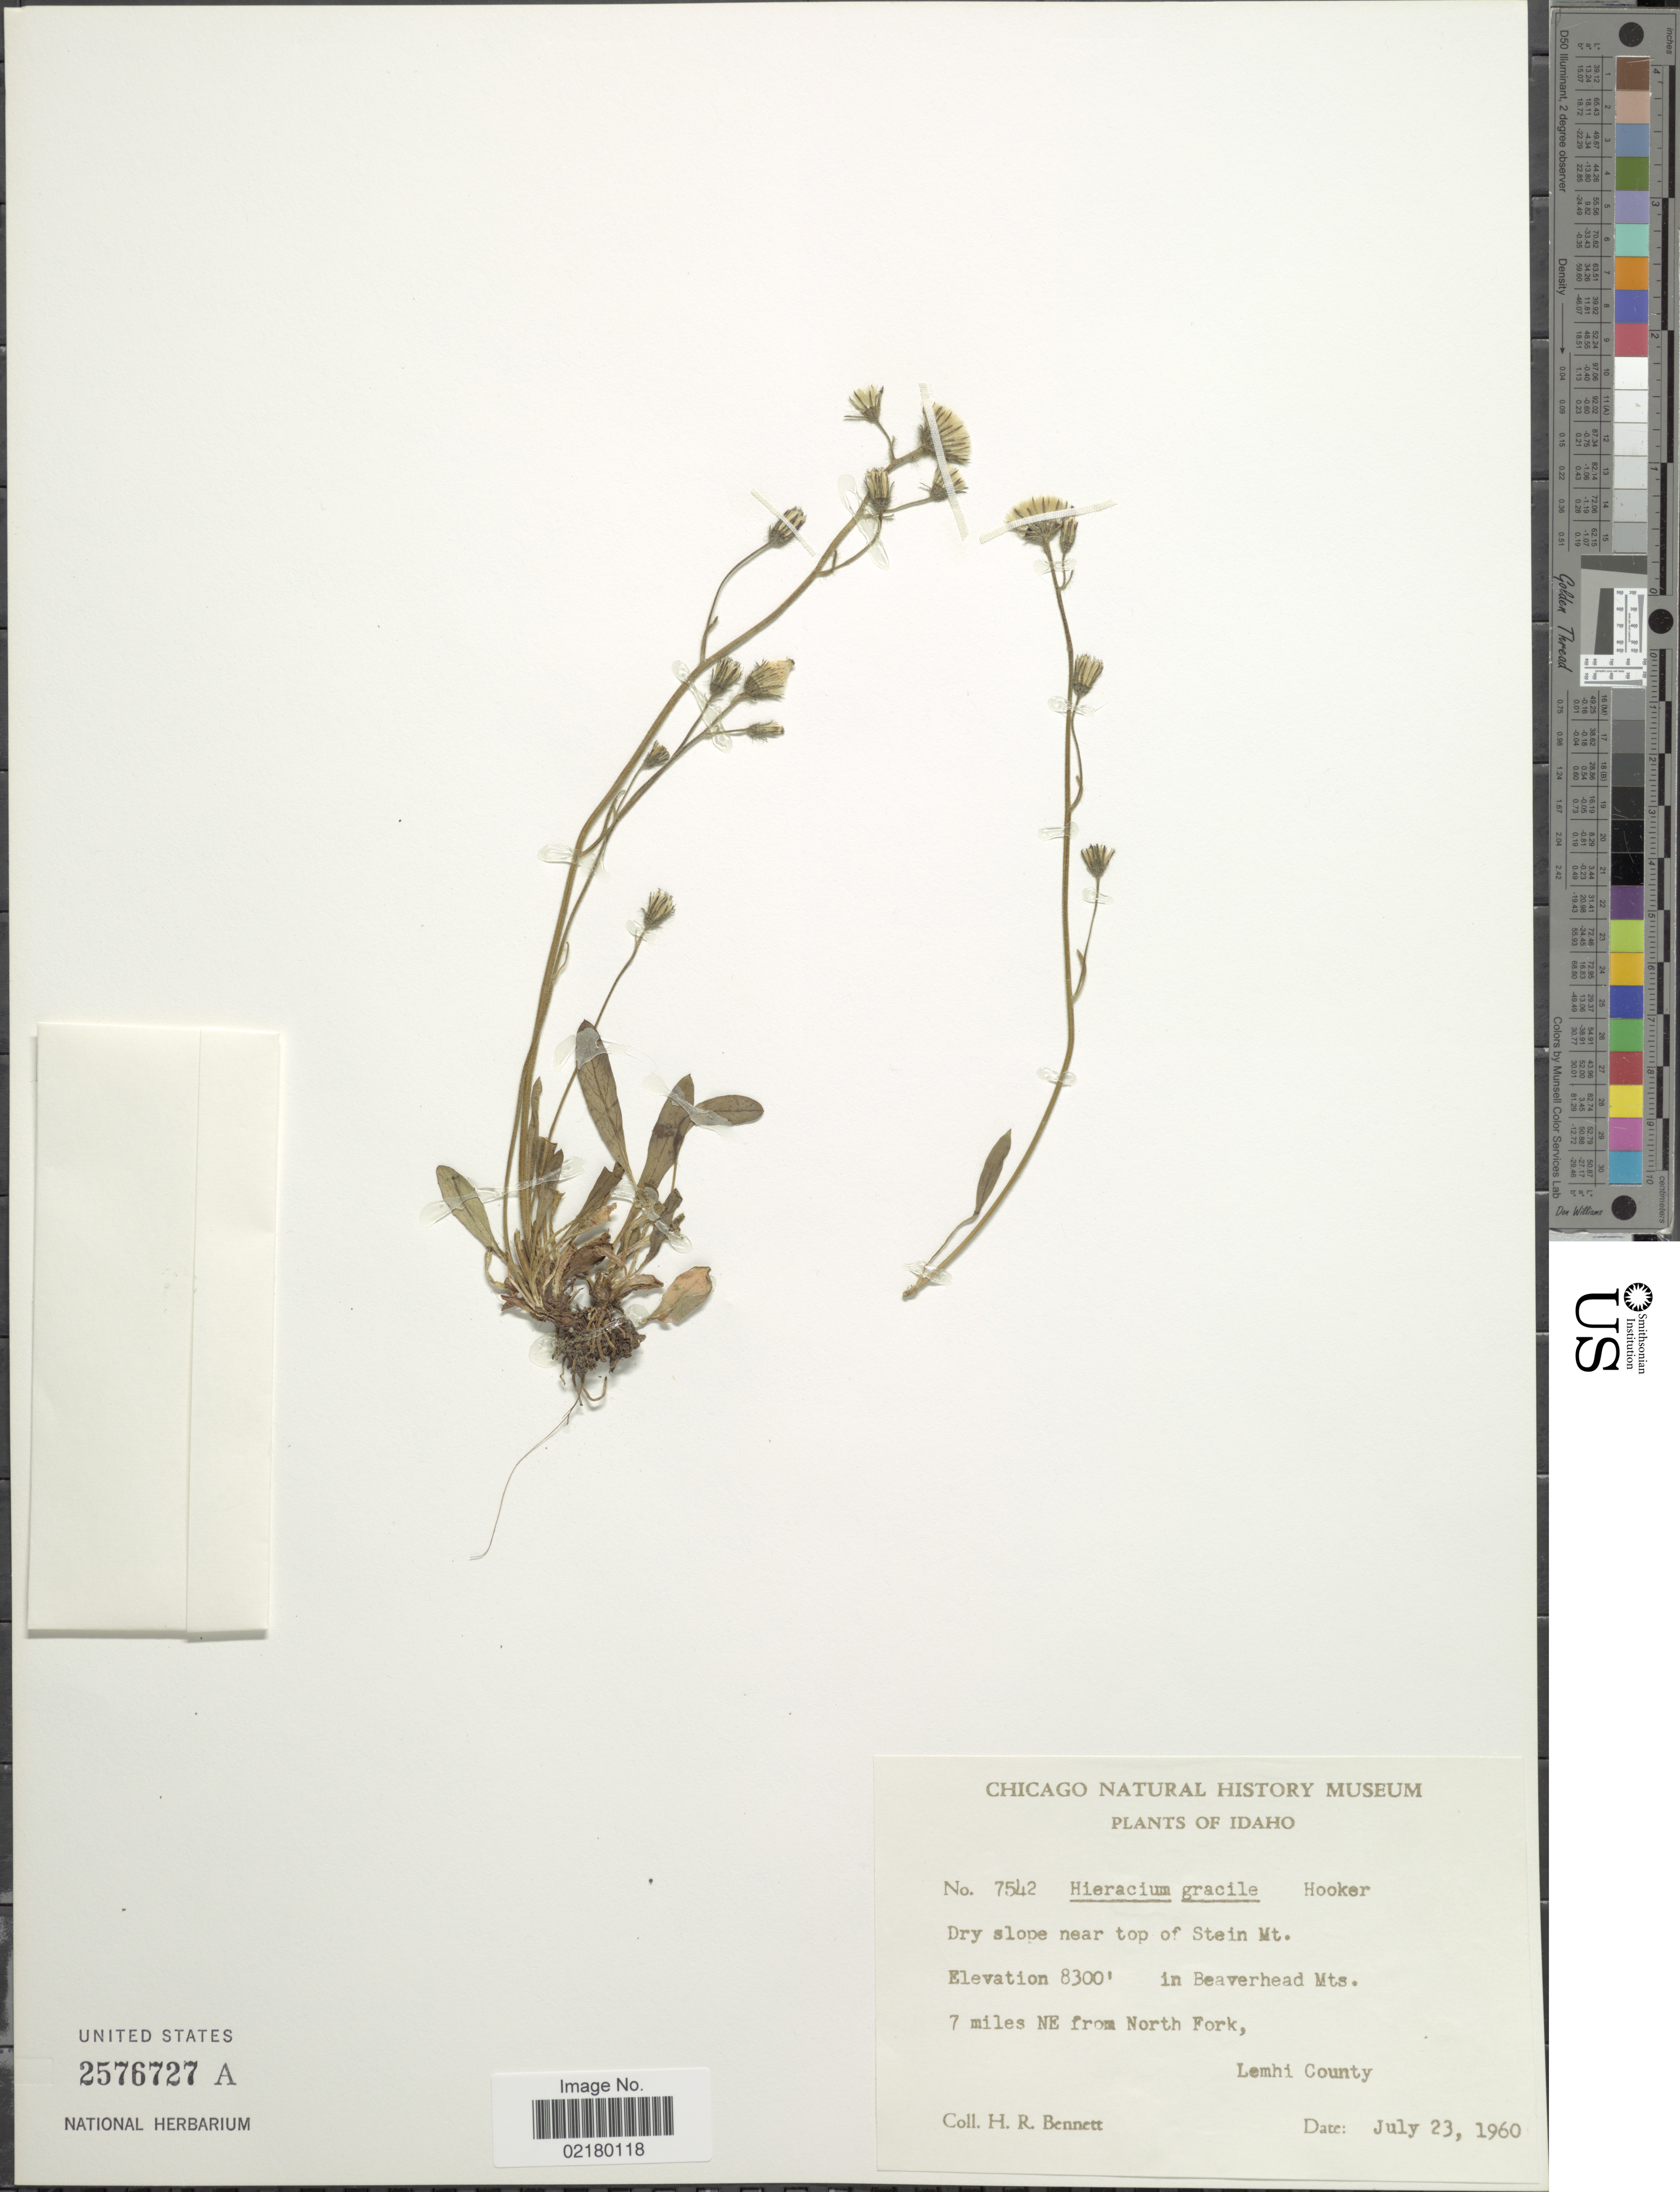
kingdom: Plantae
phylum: Tracheophyta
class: Magnoliopsida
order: Asterales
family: Asteraceae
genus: Hieracium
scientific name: Hieracium triste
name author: Willd. ex Spreng.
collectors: H. R. Bennett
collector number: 7542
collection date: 1960-07-23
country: United States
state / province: Idaho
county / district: Lemhi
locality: Dry slope near top of Stein Mt, in Beaverhead Mts. 7 miles NE from North Fork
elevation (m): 2530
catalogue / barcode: US 2576727A